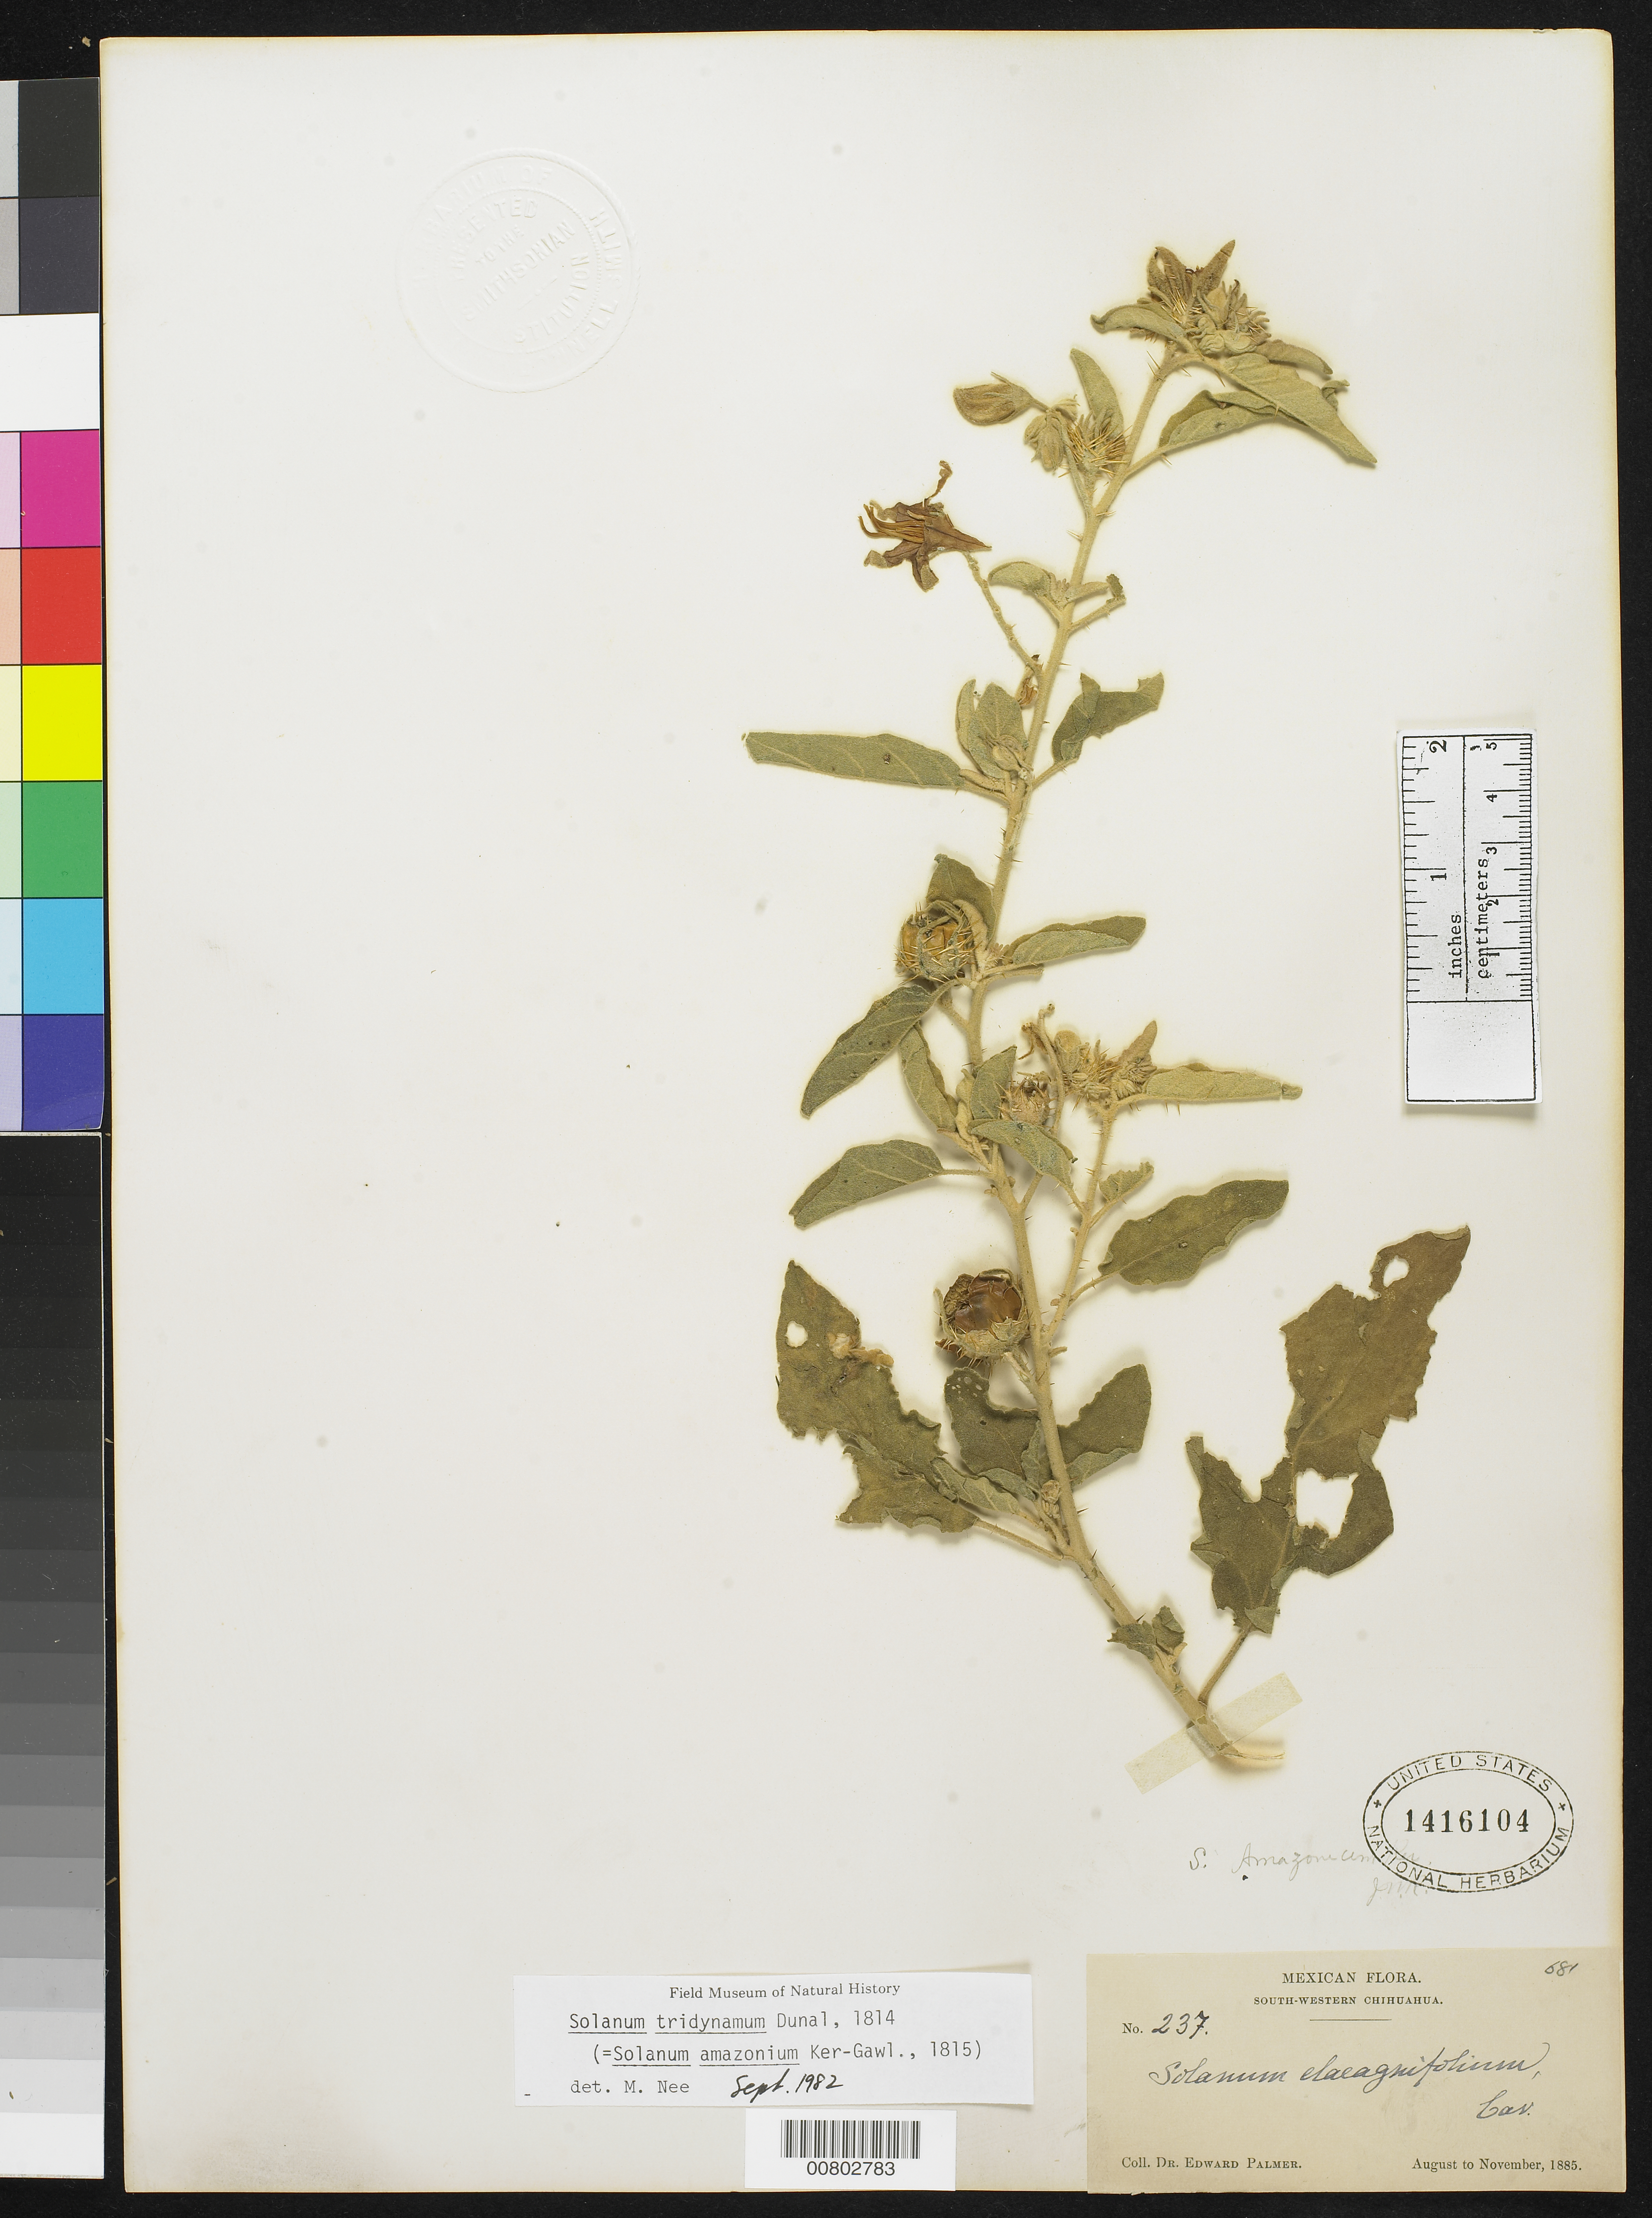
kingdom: Plantae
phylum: Tracheophyta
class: Magnoliopsida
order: Solanales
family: Solanaceae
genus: Solanum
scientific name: Solanum tridynamum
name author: Dunal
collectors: E. Palmer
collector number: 237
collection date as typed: Aug 1885 to -- Nov 1885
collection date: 1885-08/1885-11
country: Mexico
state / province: Chihuahua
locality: South-Western Chihuahua.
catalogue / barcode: US 146104